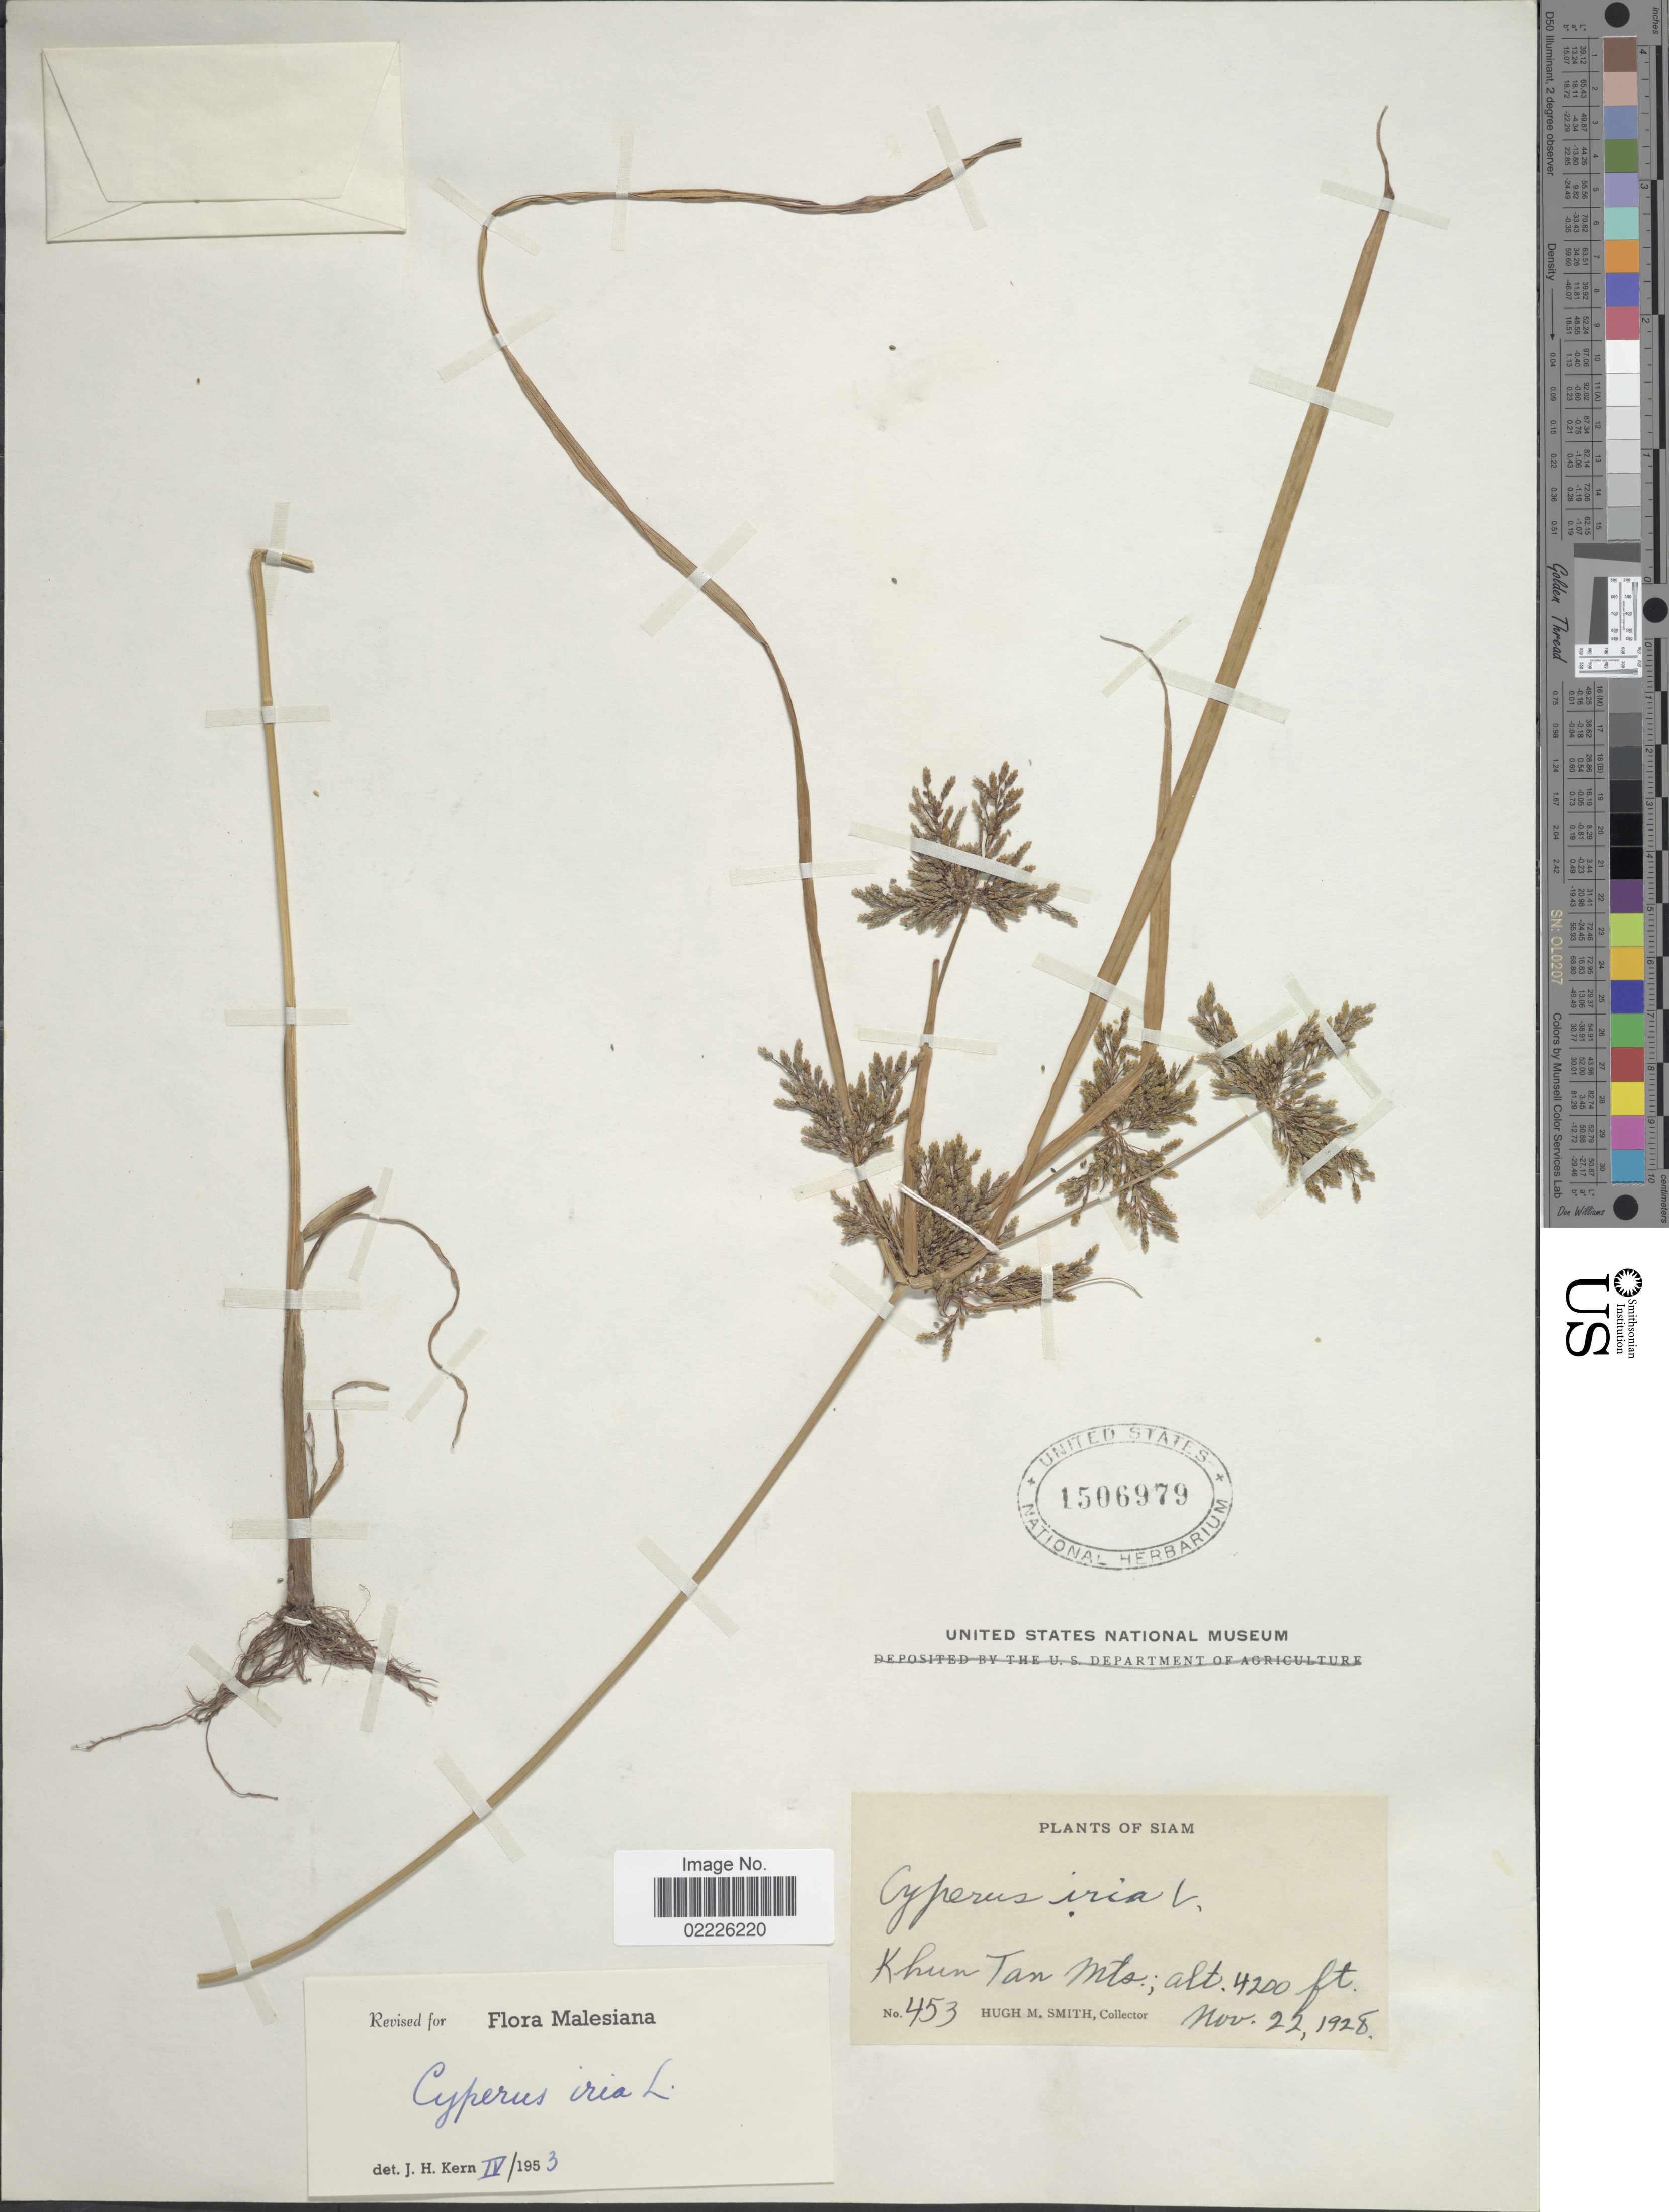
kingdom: Plantae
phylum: Tracheophyta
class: Liliopsida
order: Poales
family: Cyperaceae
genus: Cyperus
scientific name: Cyperus iria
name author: L.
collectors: H. M. Smith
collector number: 453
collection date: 1928-11-22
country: Thailand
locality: Siam, Khun Tan Mts.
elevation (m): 1280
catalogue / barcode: US 1506979